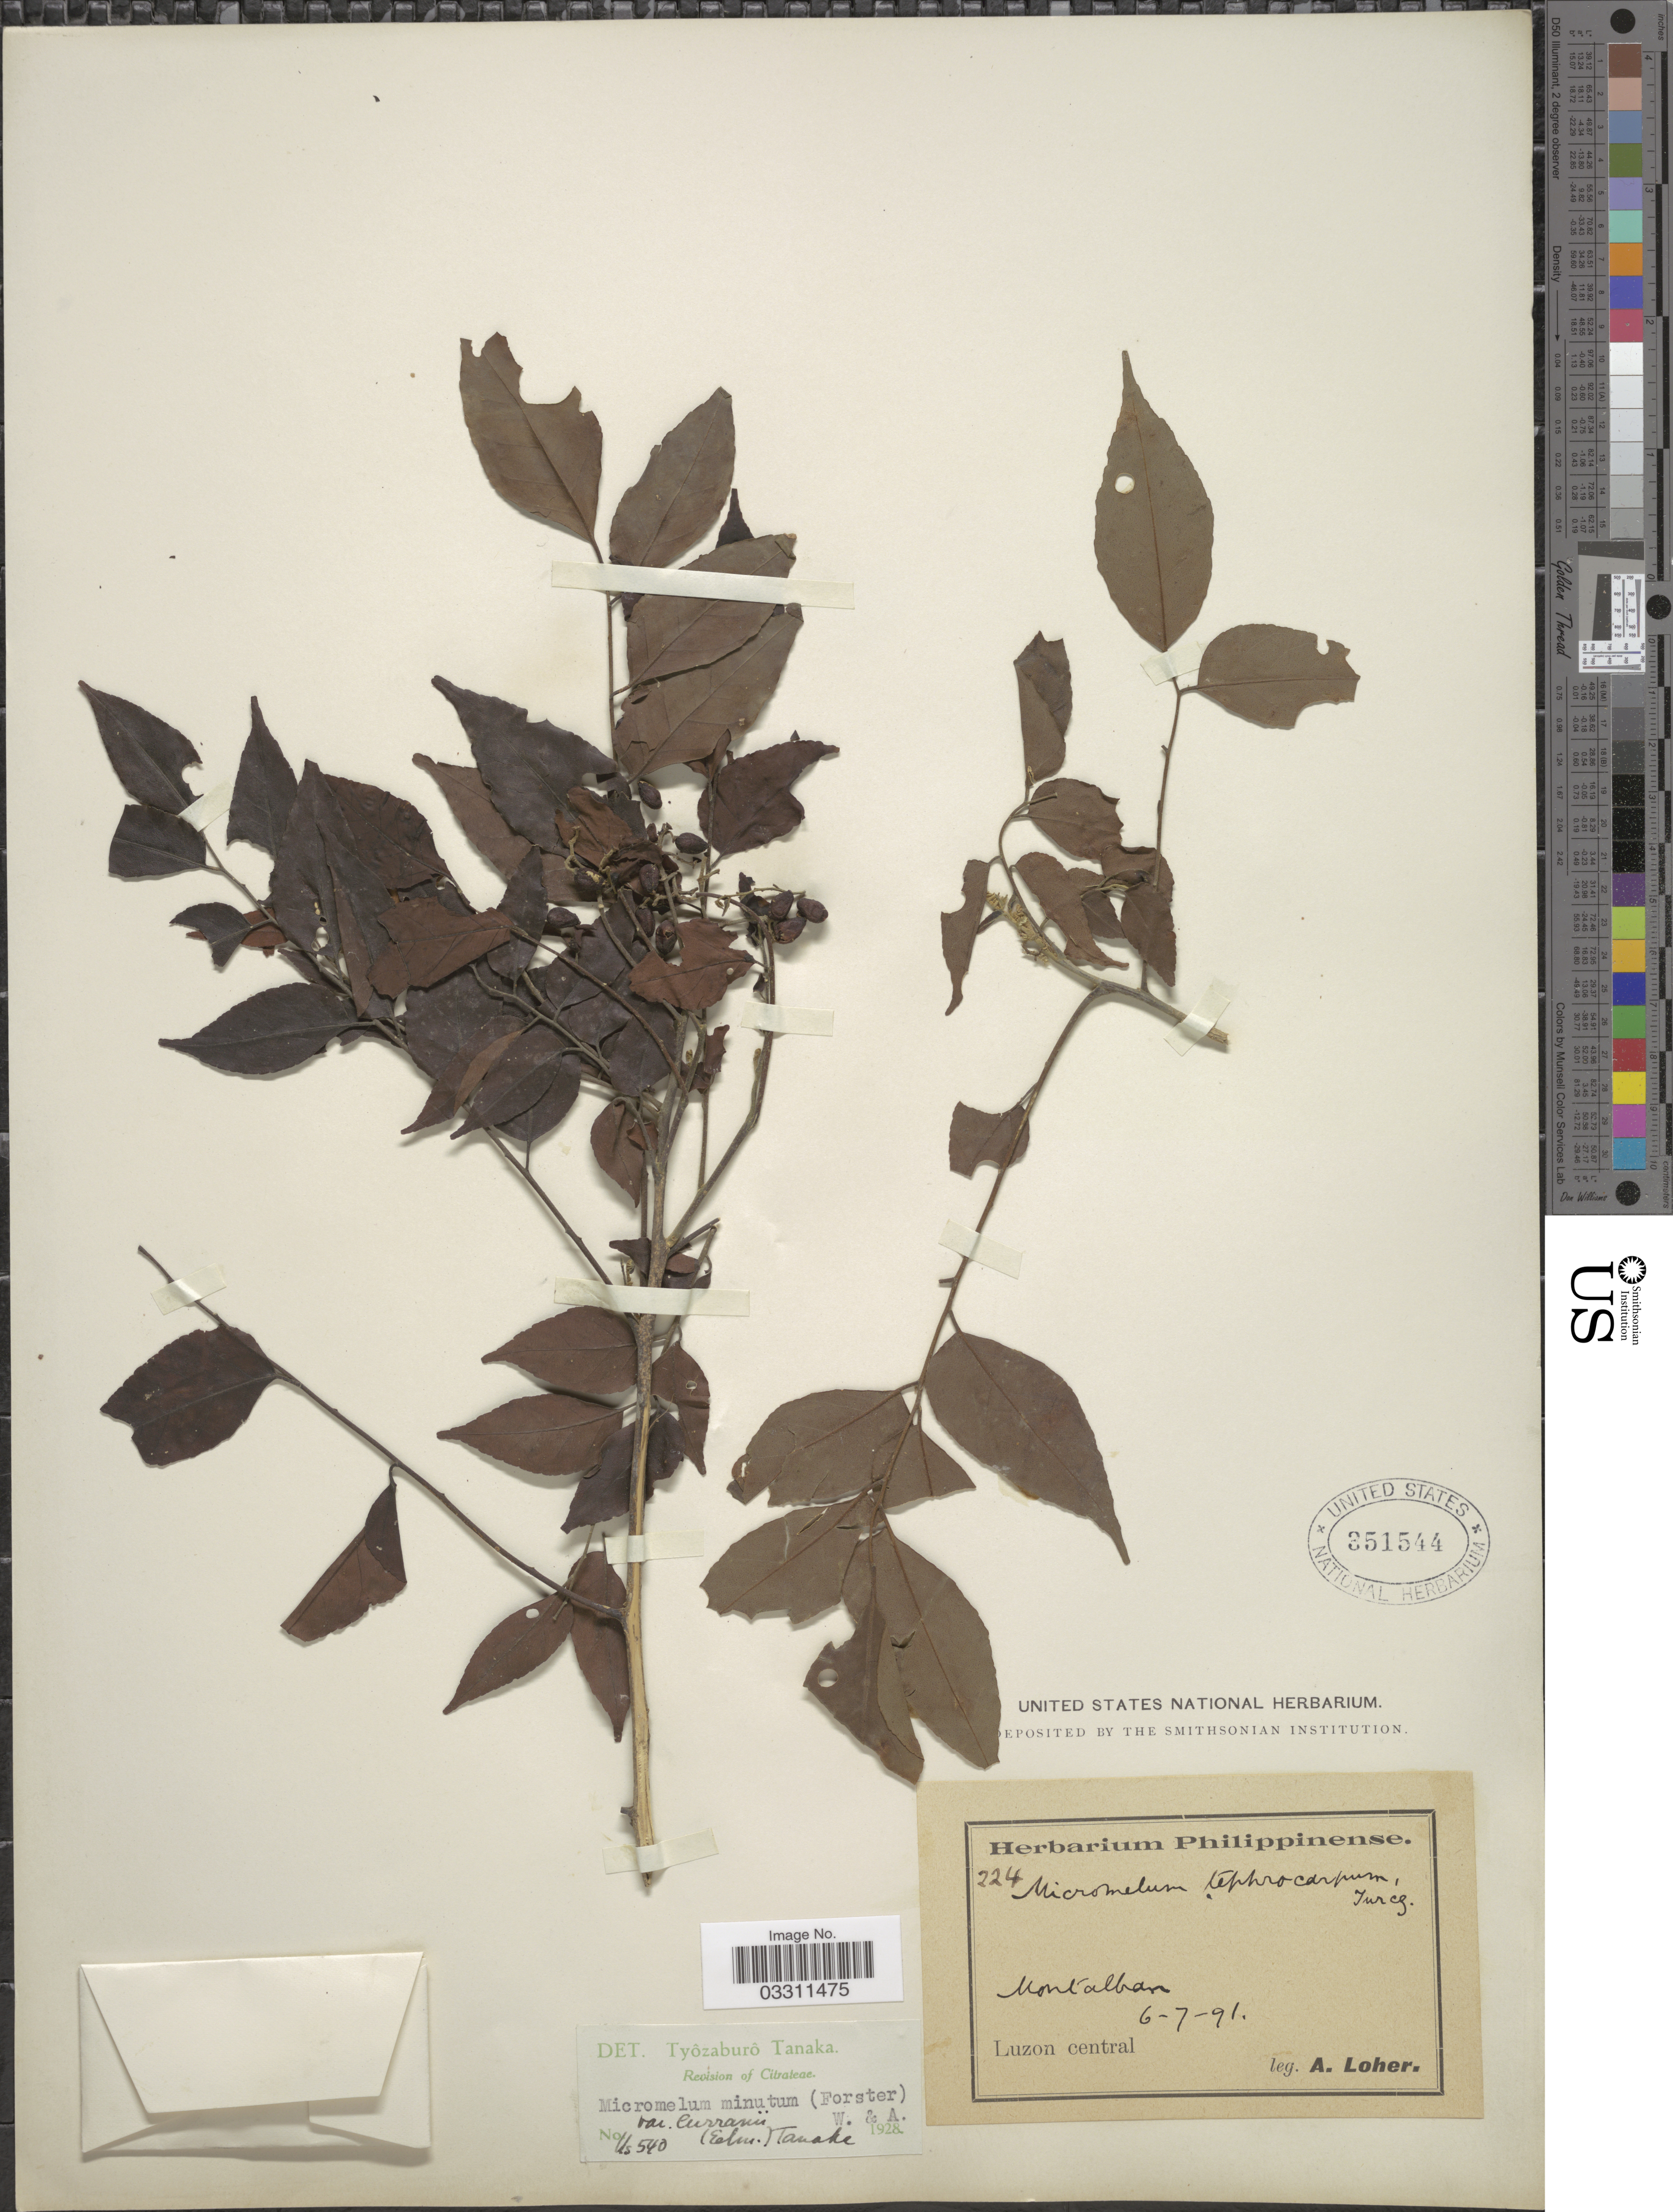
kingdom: Plantae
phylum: Tracheophyta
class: Magnoliopsida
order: Sapindales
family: Rutaceae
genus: Micromelum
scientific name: Micromelum minutum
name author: (G. Forst.) Wight & Arn.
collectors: A. Loher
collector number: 224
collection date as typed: Transcribed d/m/y: 6/7/91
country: Philippines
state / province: Central Luzon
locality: Montalban, Luzon central.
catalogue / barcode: US 351544